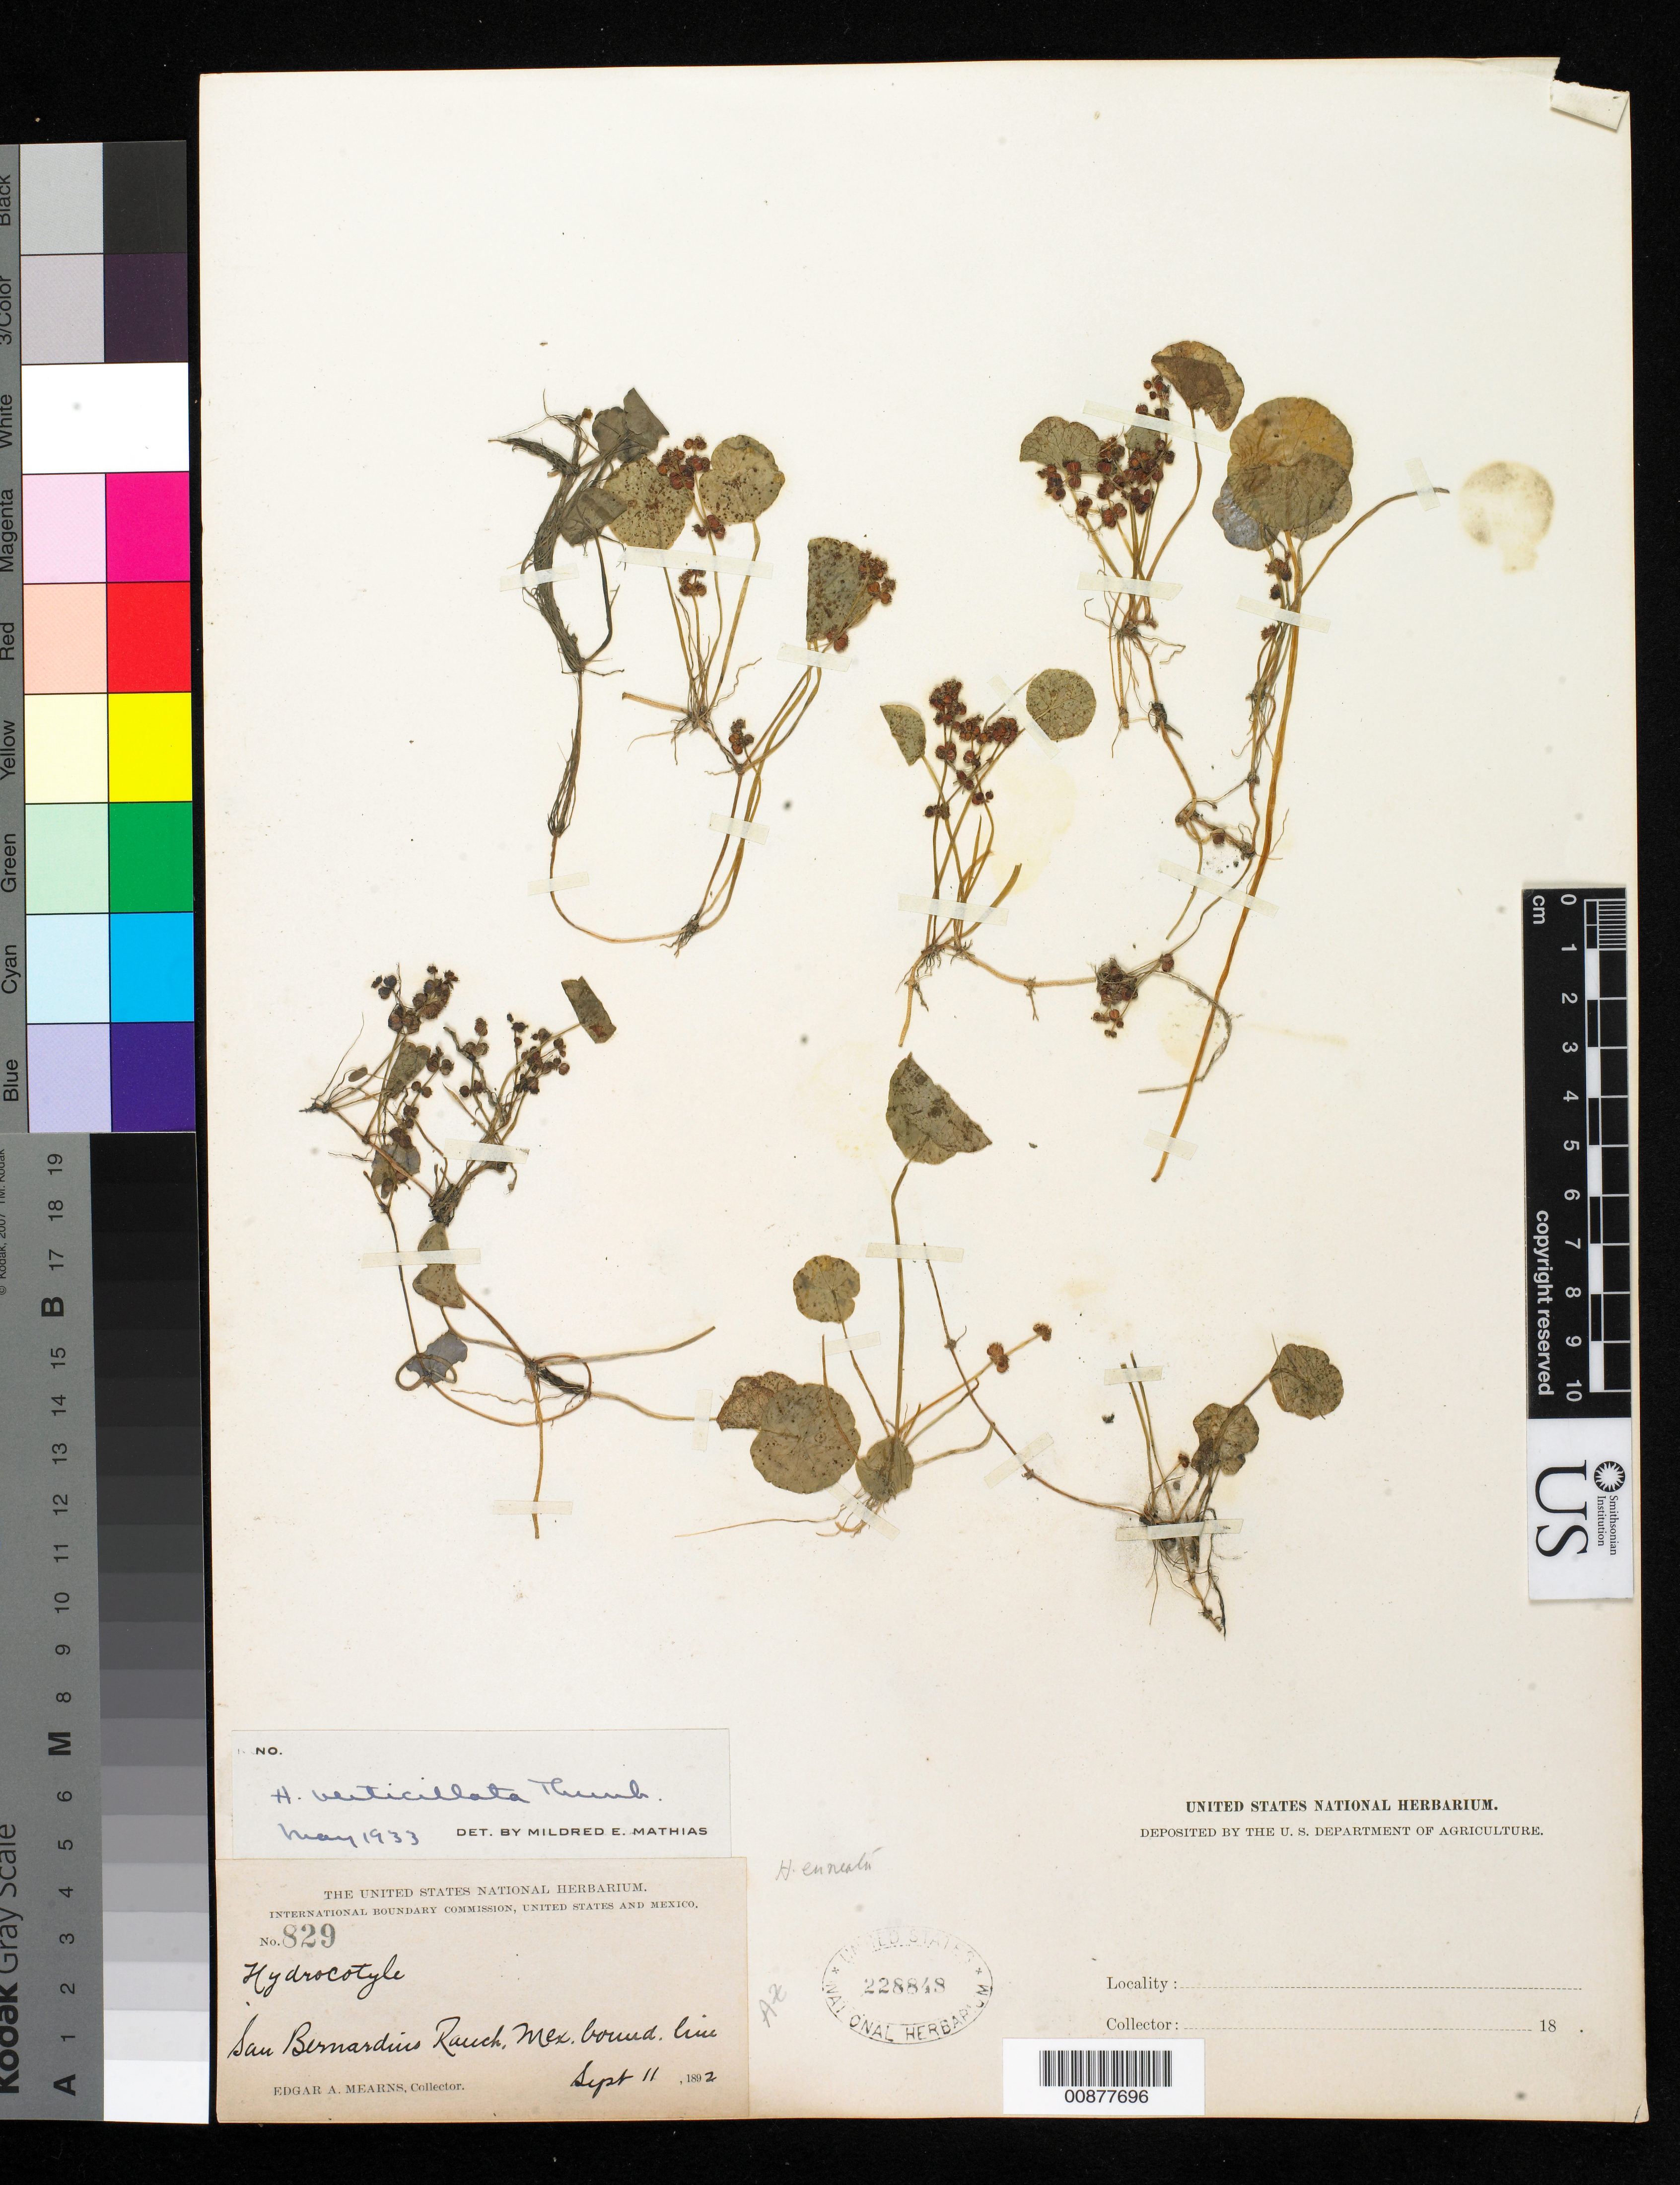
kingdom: Plantae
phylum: Tracheophyta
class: Magnoliopsida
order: Apiales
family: Araliaceae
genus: Hydrocotyle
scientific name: Hydrocotyle verticillata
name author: Thunb.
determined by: Mathias, M. E.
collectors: E. A. Mearns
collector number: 829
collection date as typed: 11 Sep 1892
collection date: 1892-09-11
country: United States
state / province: Arizona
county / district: Cochise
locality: San Bernardino Ranch, Mexican Boundary Line.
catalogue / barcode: US 228848